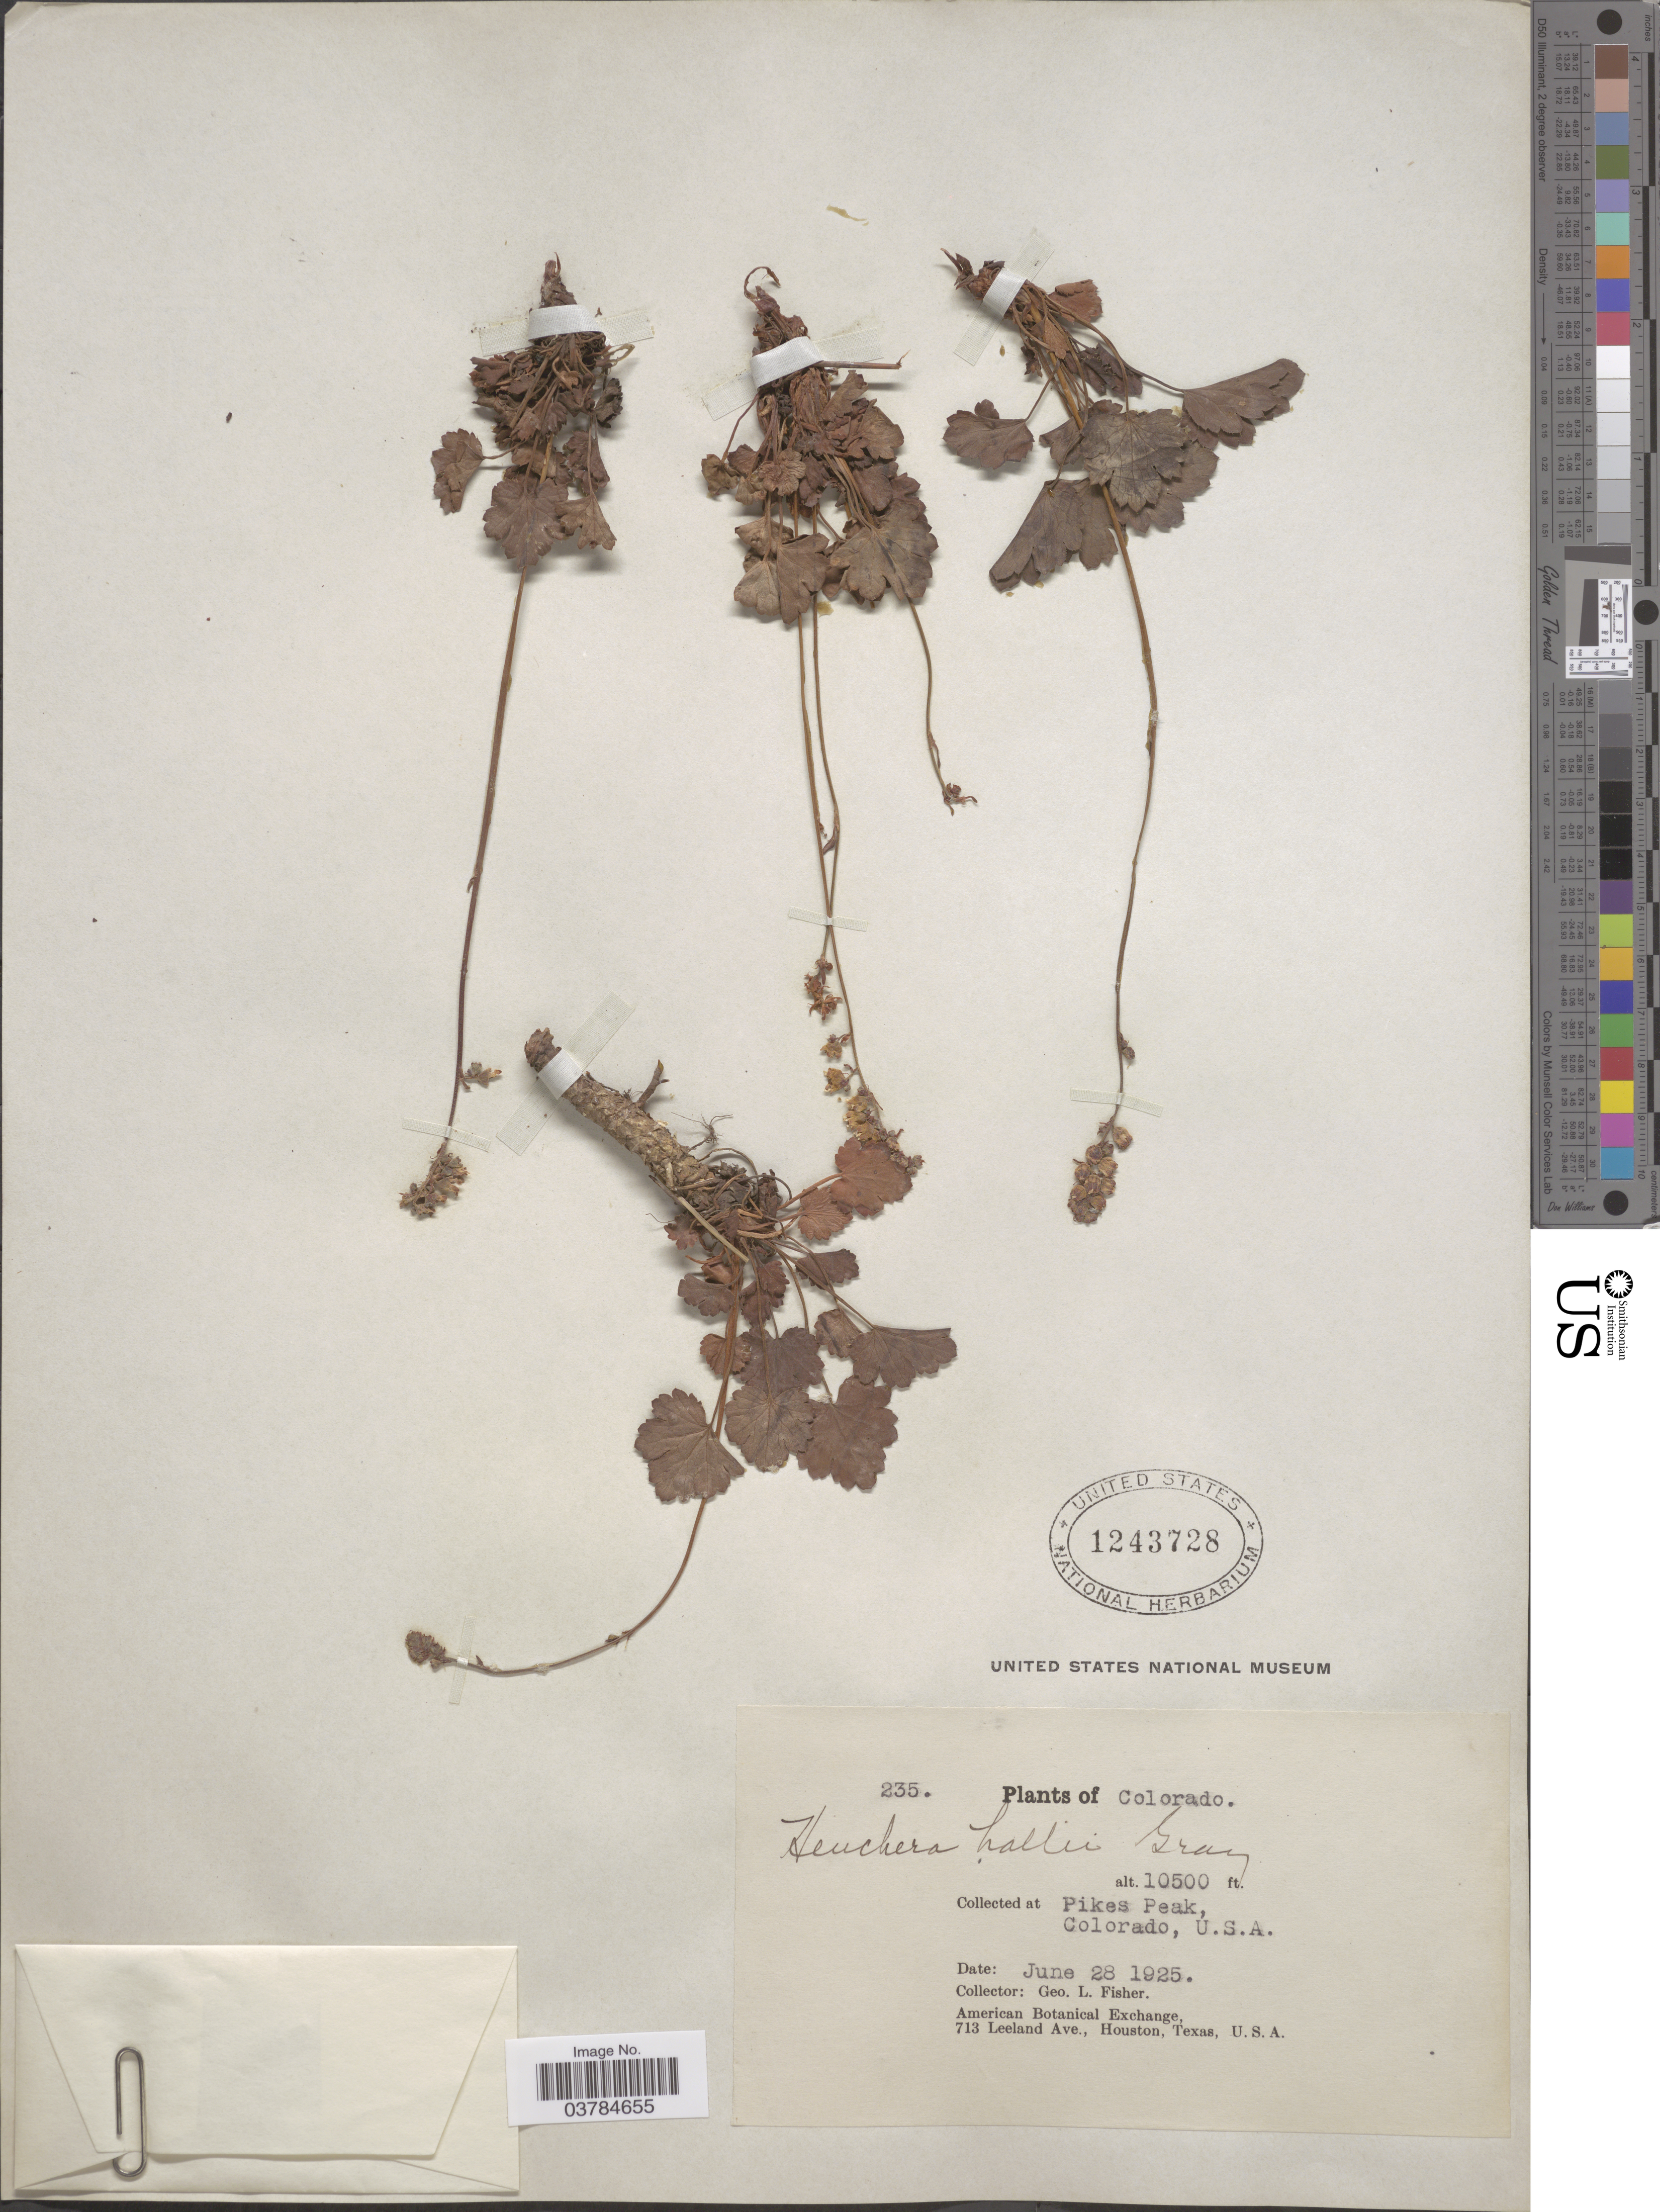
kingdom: Plantae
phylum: Tracheophyta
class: Magnoliopsida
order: Saxifragales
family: Saxifragaceae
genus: Heuchera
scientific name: Heuchera hallii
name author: A. Gray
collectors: G. L. Fisher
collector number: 235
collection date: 1925-06-28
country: United States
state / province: Colorado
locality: Pikes Peak.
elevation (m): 3200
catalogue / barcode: US 1243728